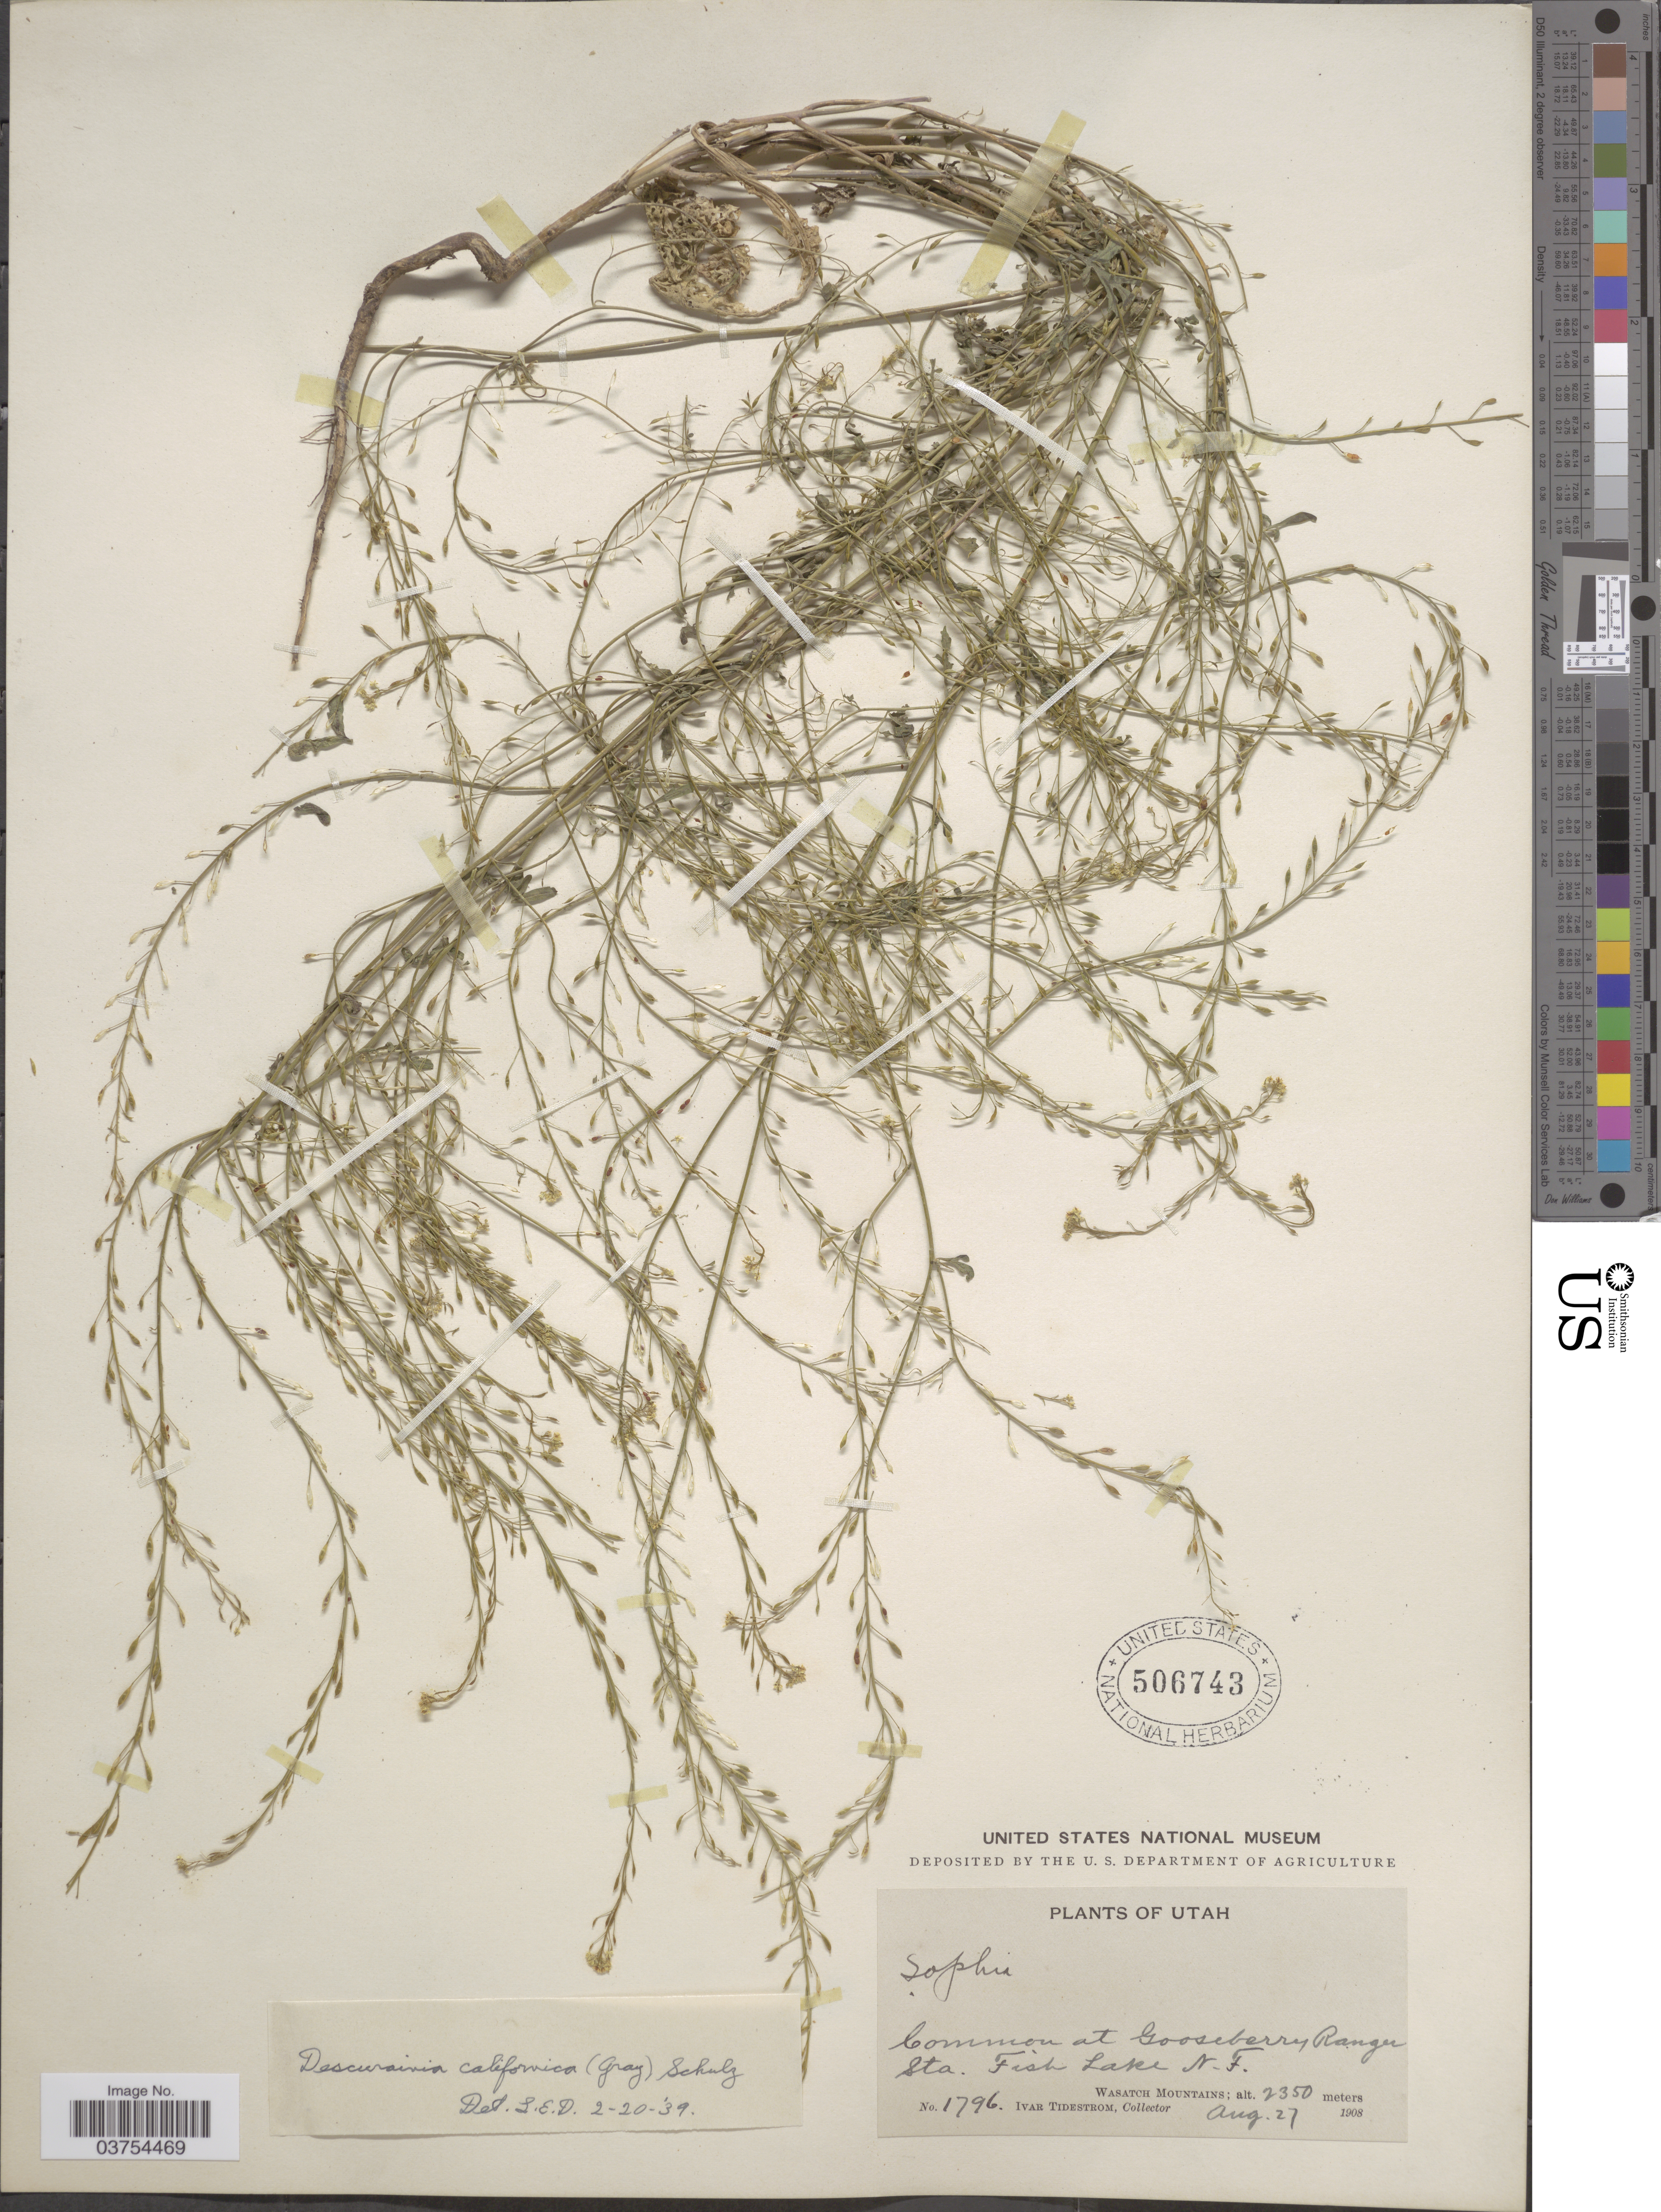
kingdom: Plantae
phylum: Tracheophyta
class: Magnoliopsida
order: Brassicales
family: Brassicaceae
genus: Descurainia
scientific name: Descurainia californica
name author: (A. Gray) O.E. Schulz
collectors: I. F. Tidestrom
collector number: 1796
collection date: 1908-08-27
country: United States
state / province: Utah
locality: Common at Gooseberry Ranger Sta. Fish Lake N.F. Wasatch Mountains.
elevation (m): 2350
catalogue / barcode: US 506743